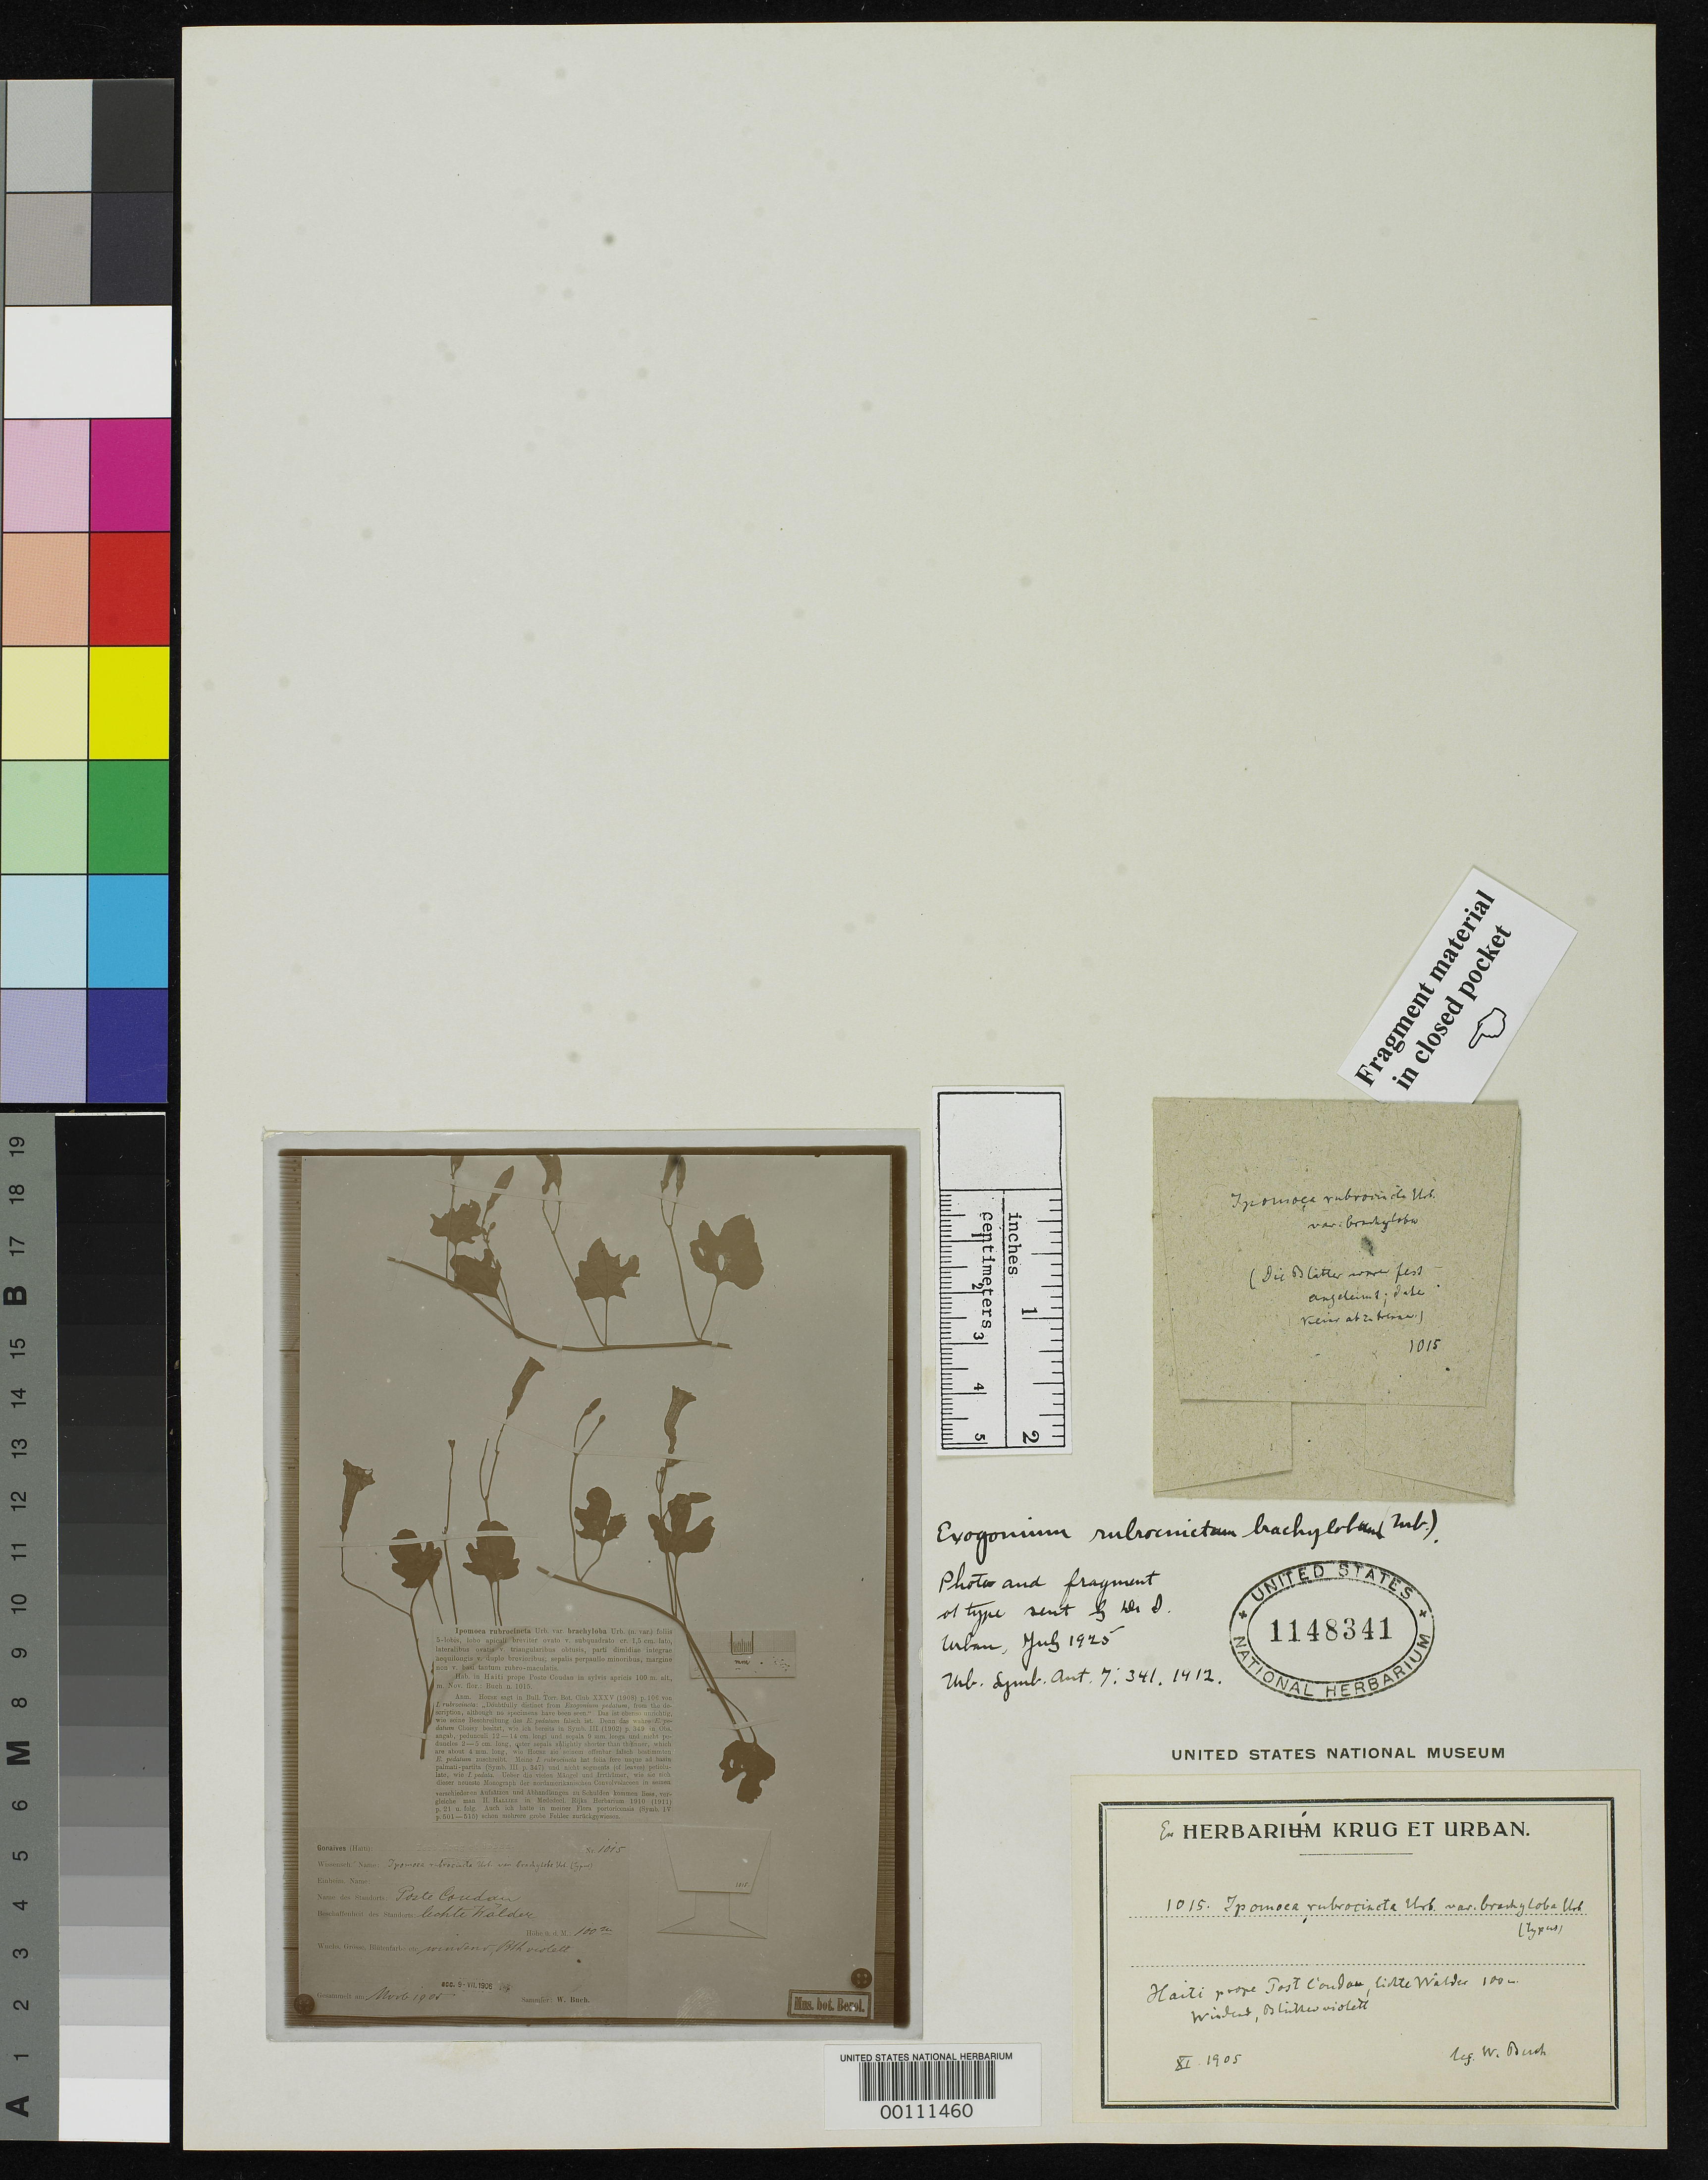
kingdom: Plantae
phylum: Tracheophyta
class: Magnoliopsida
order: Solanales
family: Convolvulaceae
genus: Ipomoea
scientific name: Ipomoea rubrocincta var. brachyloba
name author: Urb.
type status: Isotype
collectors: W. Buch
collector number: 1015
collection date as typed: Nov 1905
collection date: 1905-11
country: Haiti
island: Hispaniola Island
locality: Near Poste Coudan.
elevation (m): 100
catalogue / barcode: US 1148341